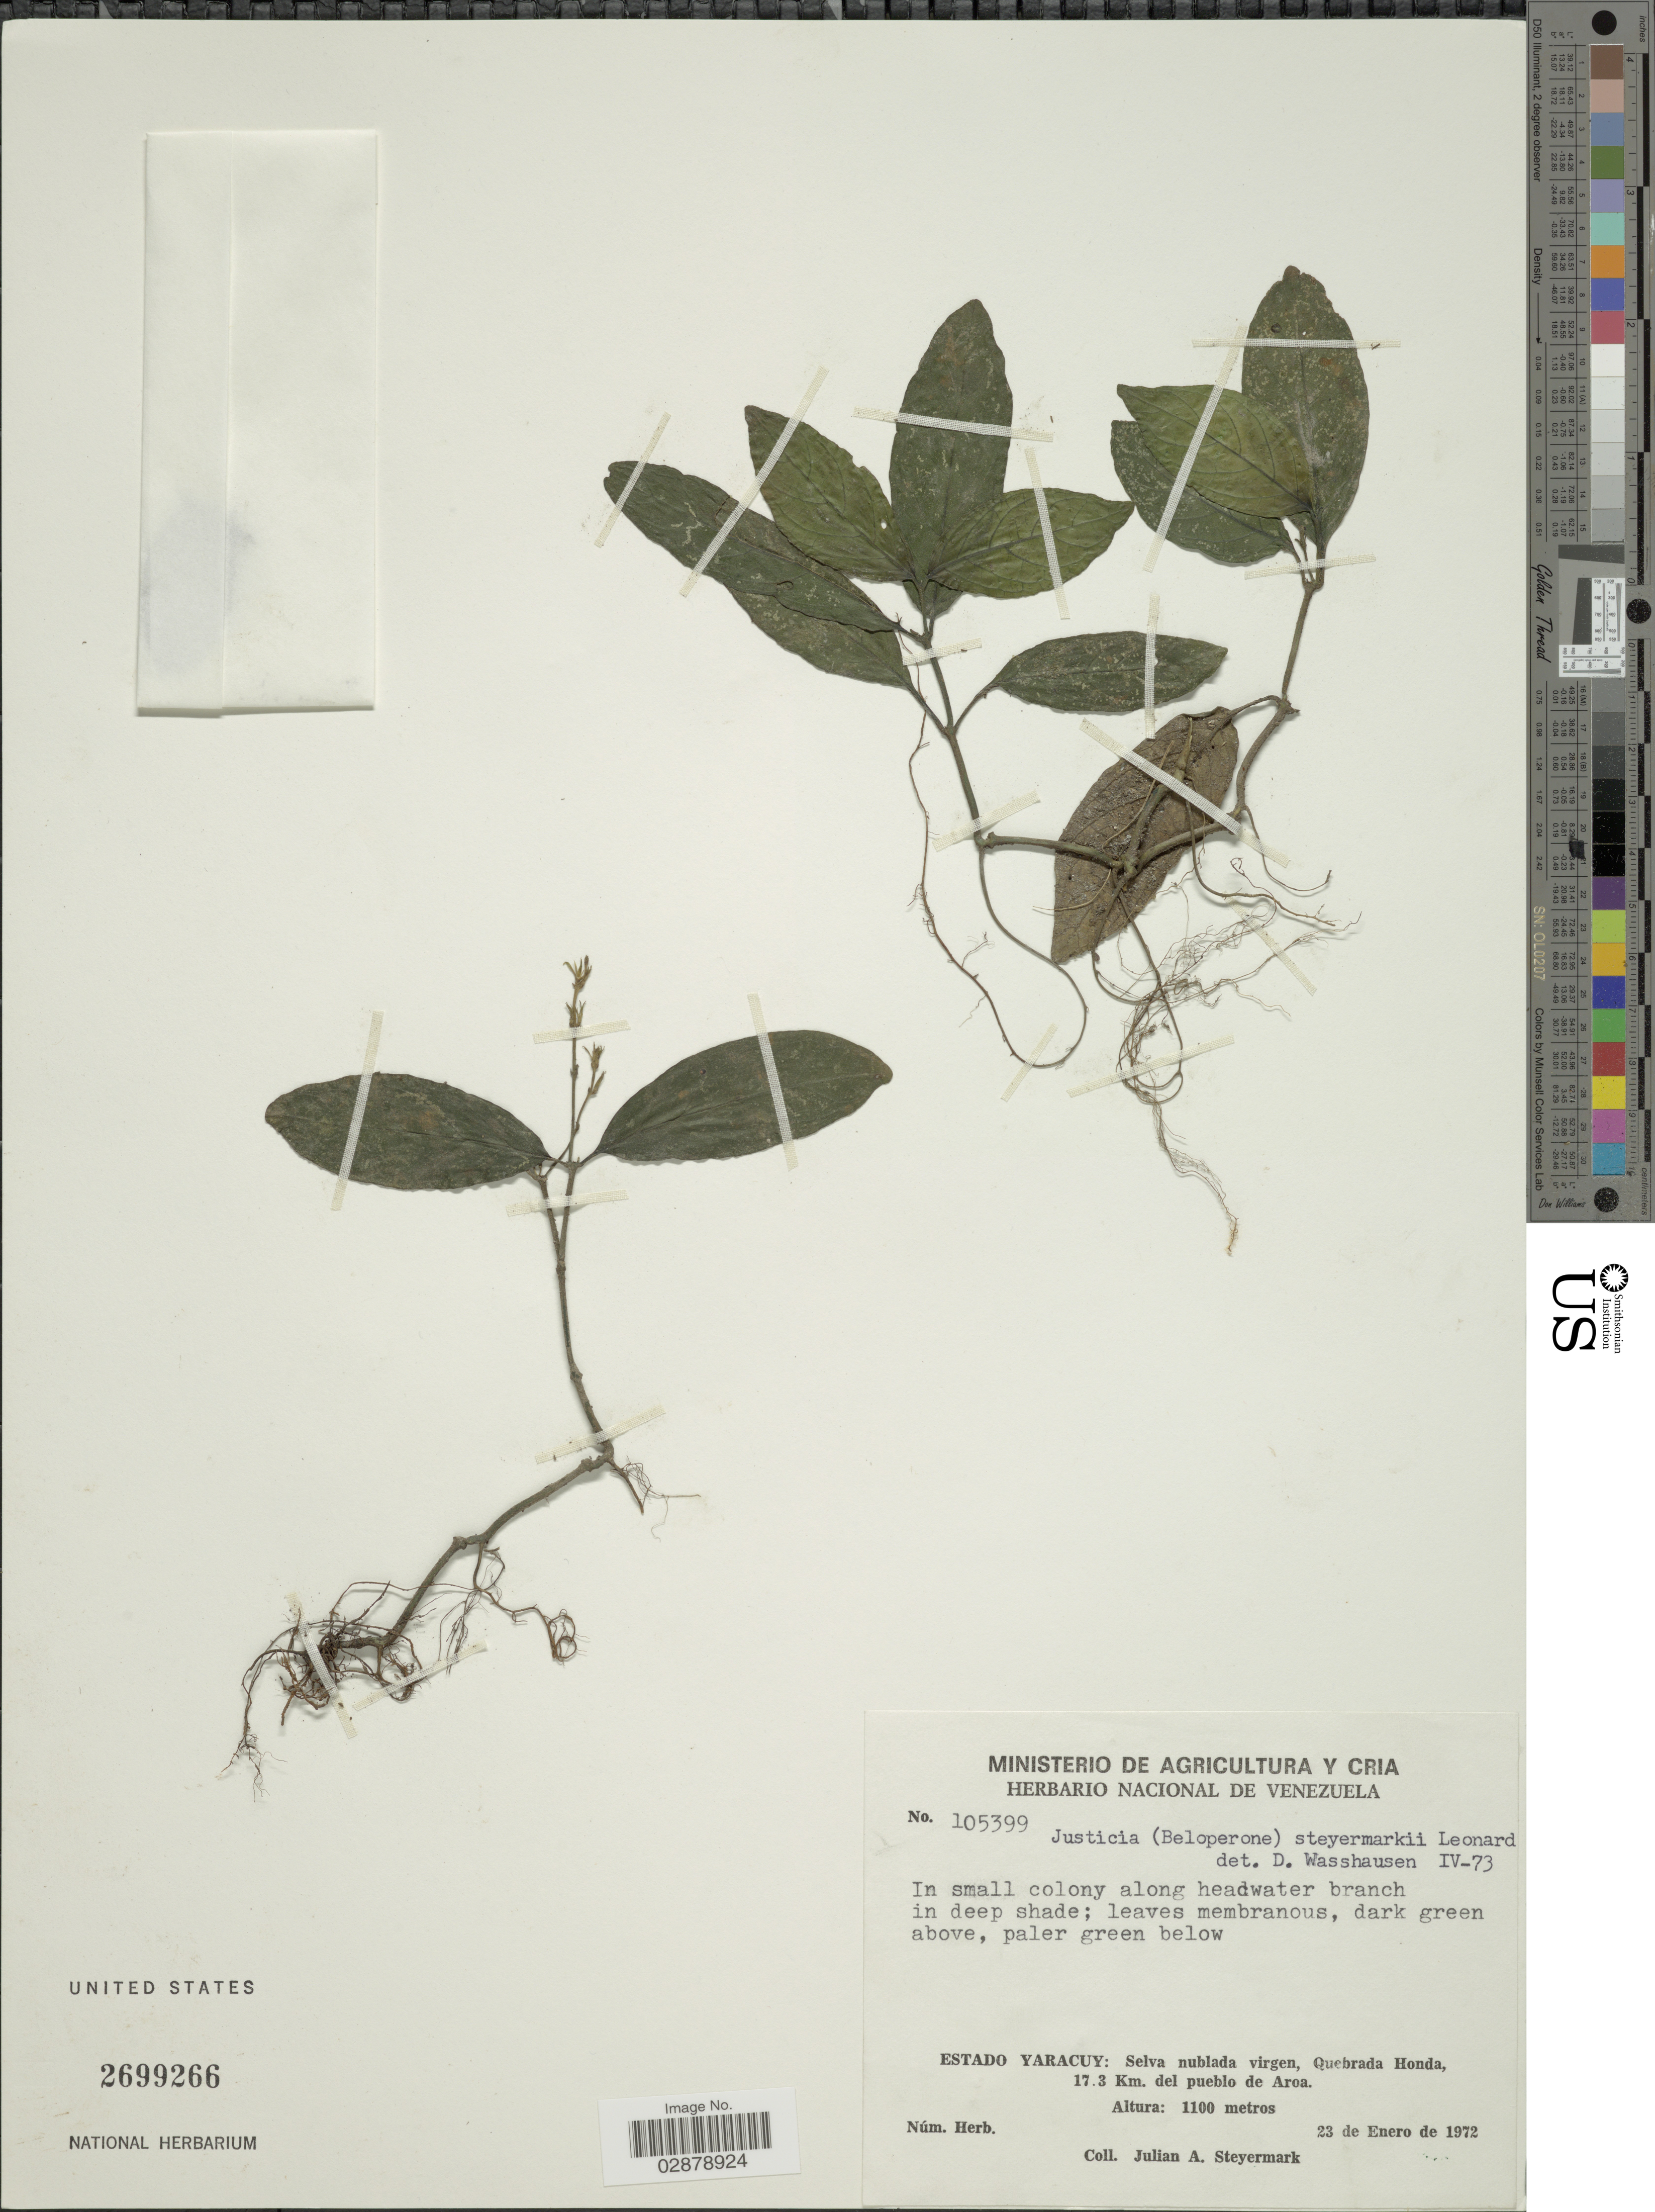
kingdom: Plantae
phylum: Tracheophyta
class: Magnoliopsida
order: Lamiales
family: Acanthaceae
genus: Justicia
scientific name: Justicia effusa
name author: D.N. Gibson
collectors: J. Steyermark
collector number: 105399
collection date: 1972-01-23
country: Venezuela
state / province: Yaracuy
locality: Selva nublada virgen, Quebrada Honda, 17.3 Km. del pueblo de Aroa.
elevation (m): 1100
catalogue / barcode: US 2699266